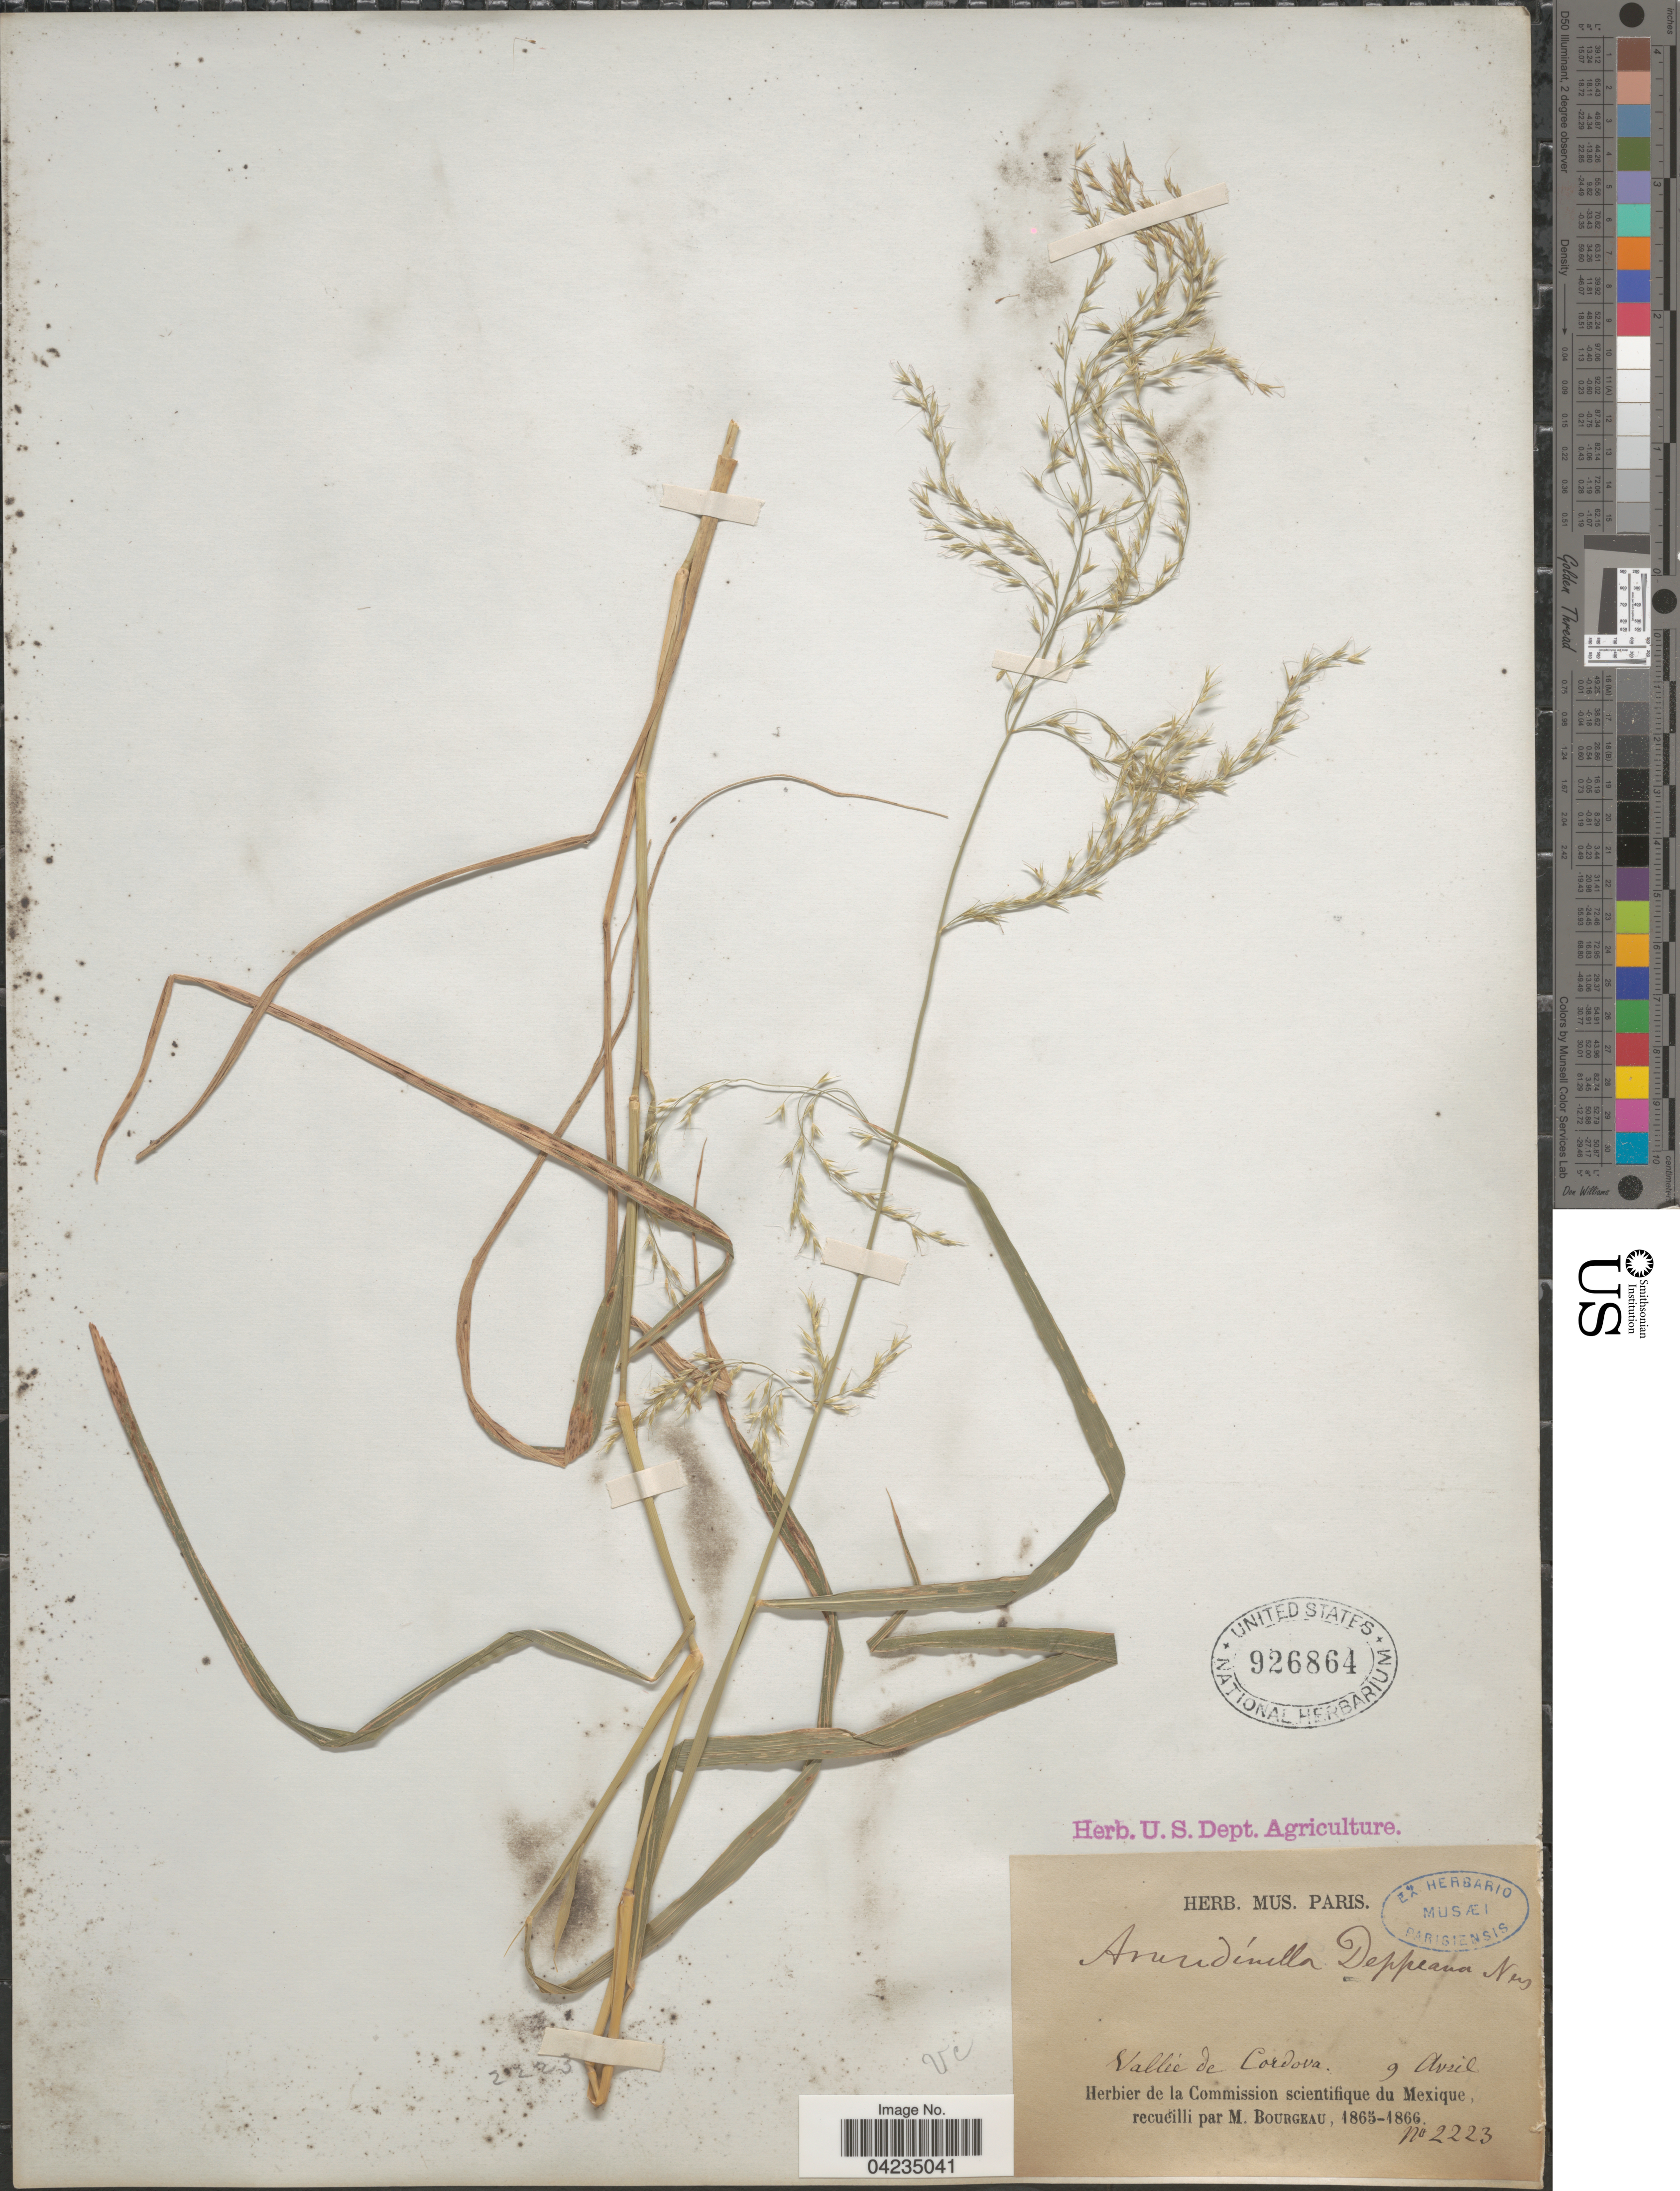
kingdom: Plantae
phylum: Tracheophyta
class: Liliopsida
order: Poales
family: Poaceae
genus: Arundinella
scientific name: Arundinella berteroniana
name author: (Schult.) Hitchc. & Chase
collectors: M. Bourgeau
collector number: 2223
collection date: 1865-04-09/1866-04-09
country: Mexico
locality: Valleé de Cordova.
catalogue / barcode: US 926864